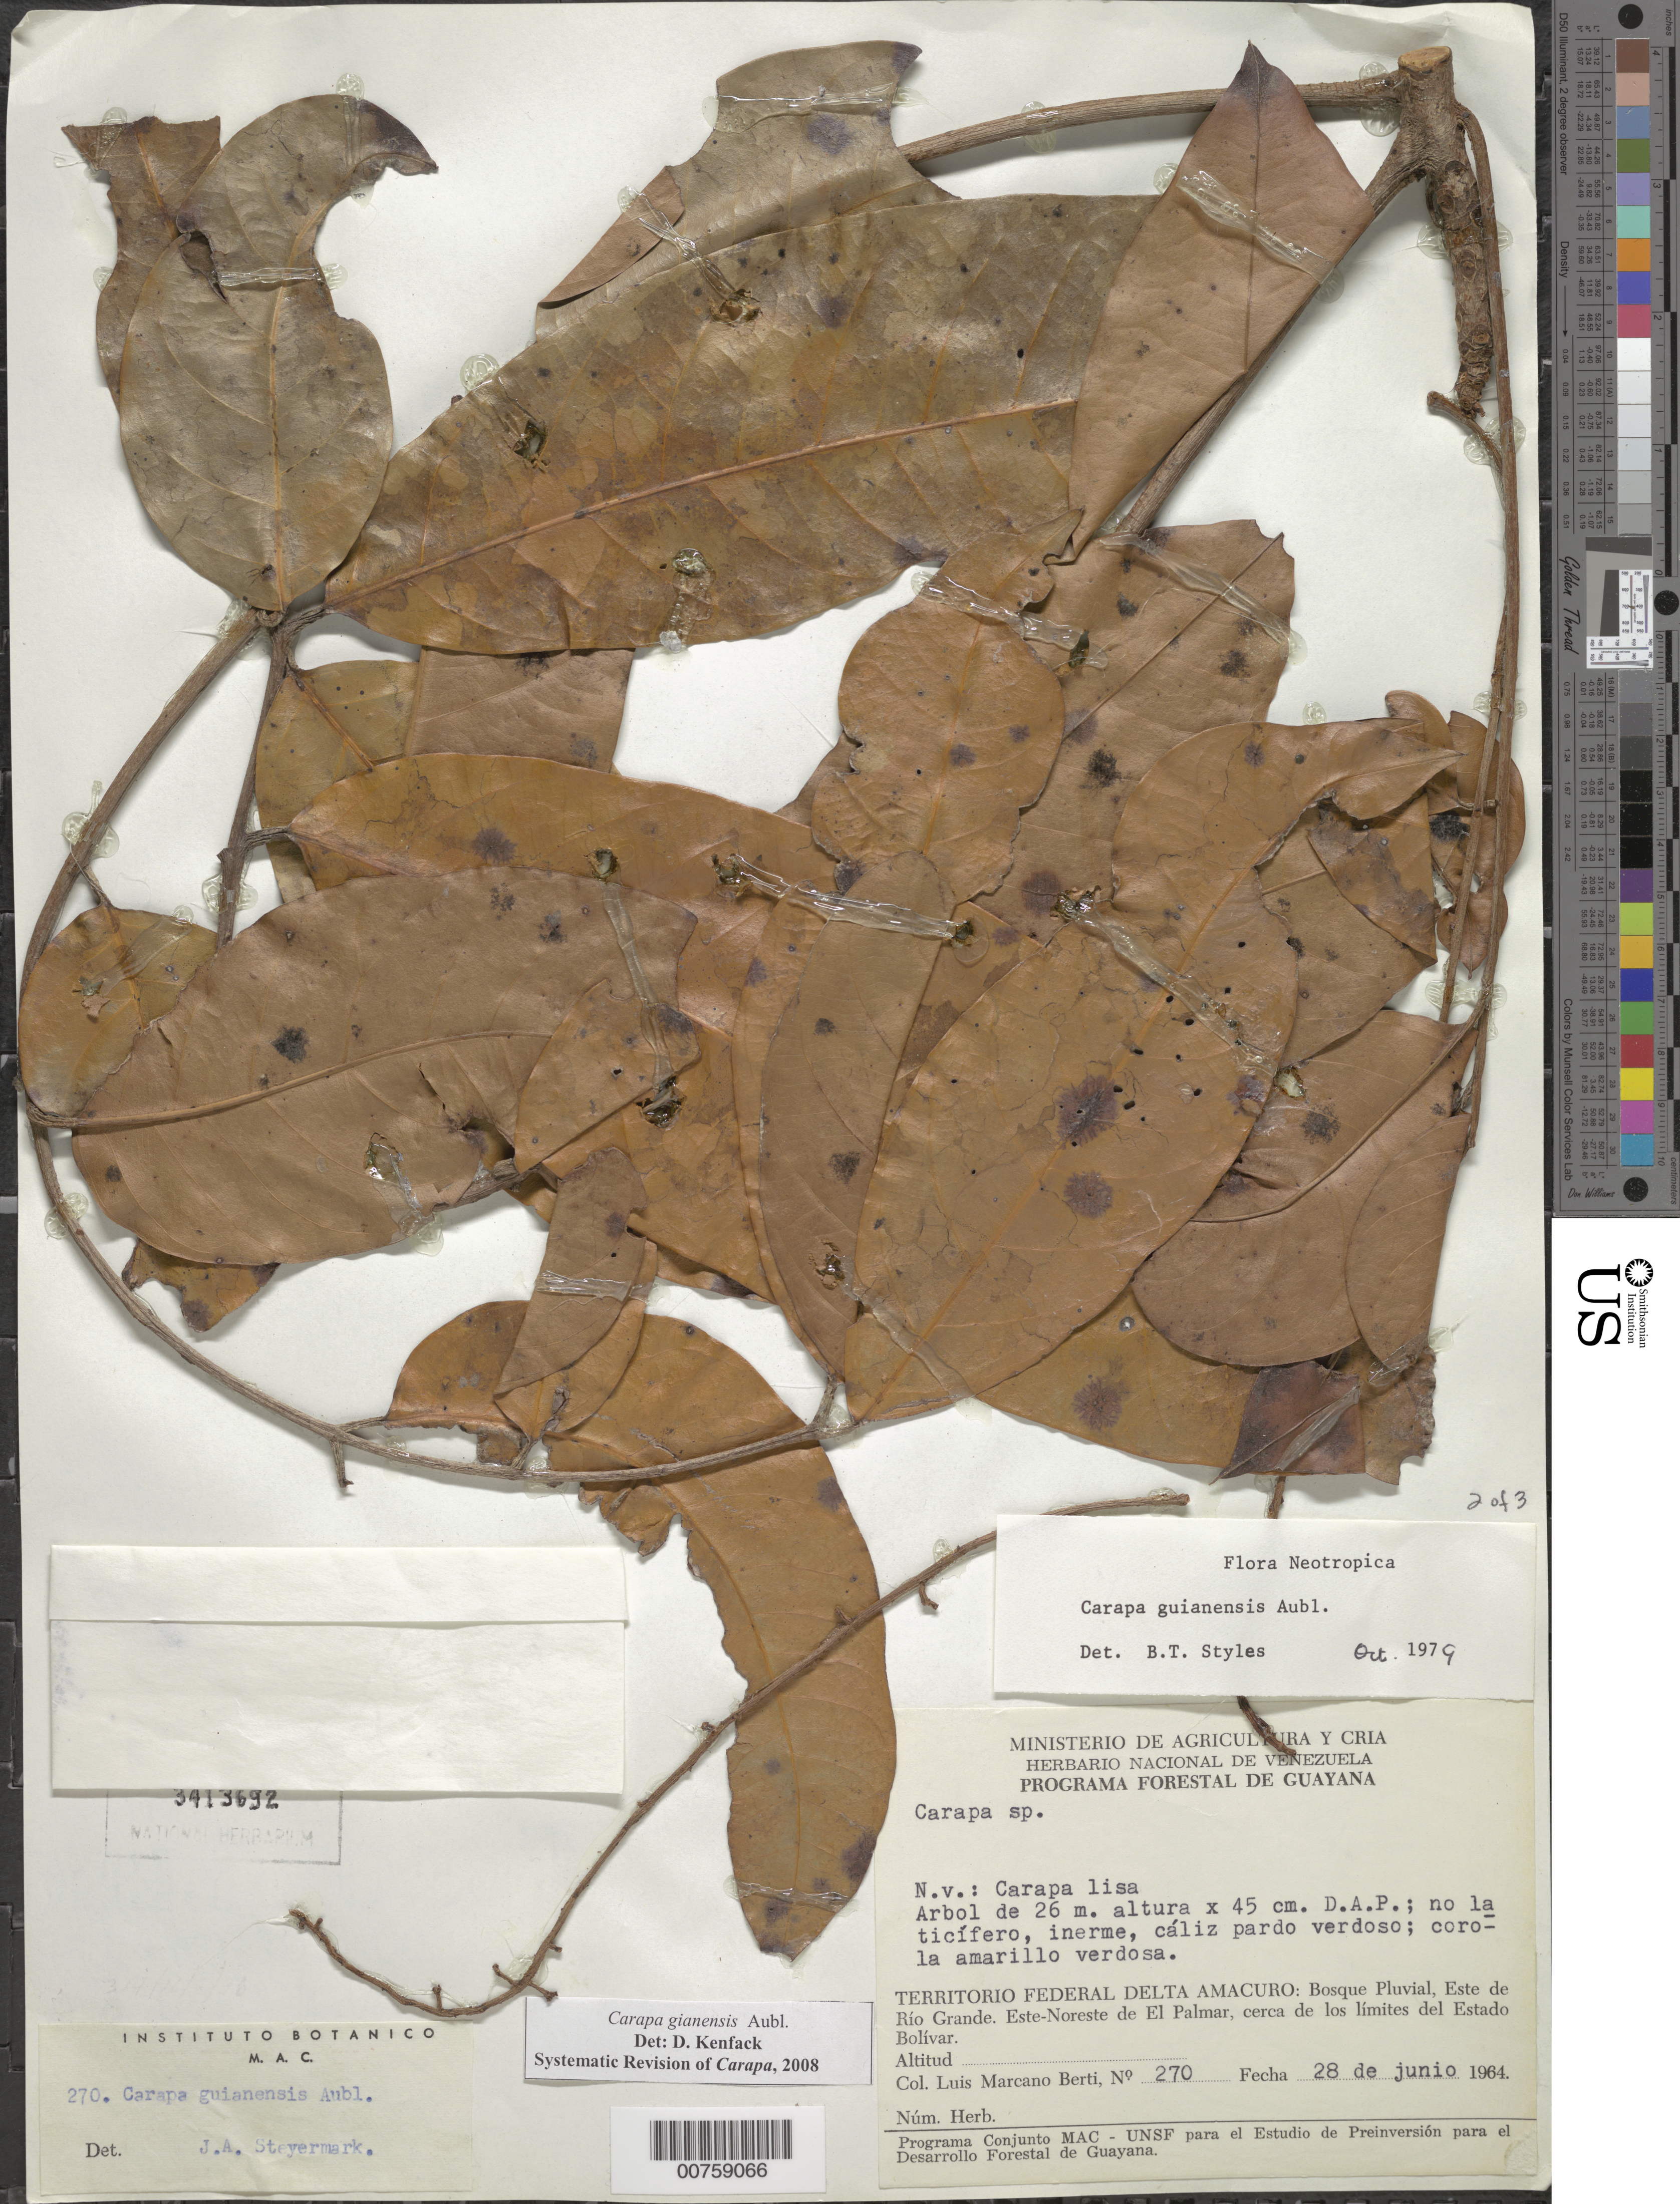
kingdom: Plantae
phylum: Tracheophyta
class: Magnoliopsida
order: Sapindales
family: Meliaceae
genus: Carapa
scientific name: Carapa guianensis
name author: Aubl.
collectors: L. Marcano-Berti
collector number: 270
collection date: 1964-06-28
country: Venezuela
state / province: Delta Amacuro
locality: Territorio Federal Delta Amacuro: Bosque Pluvial, Este de Río Grande. Este-Noreste de El Palmar, cerca de los límites del Estado Bolívar.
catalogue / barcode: US 3413692